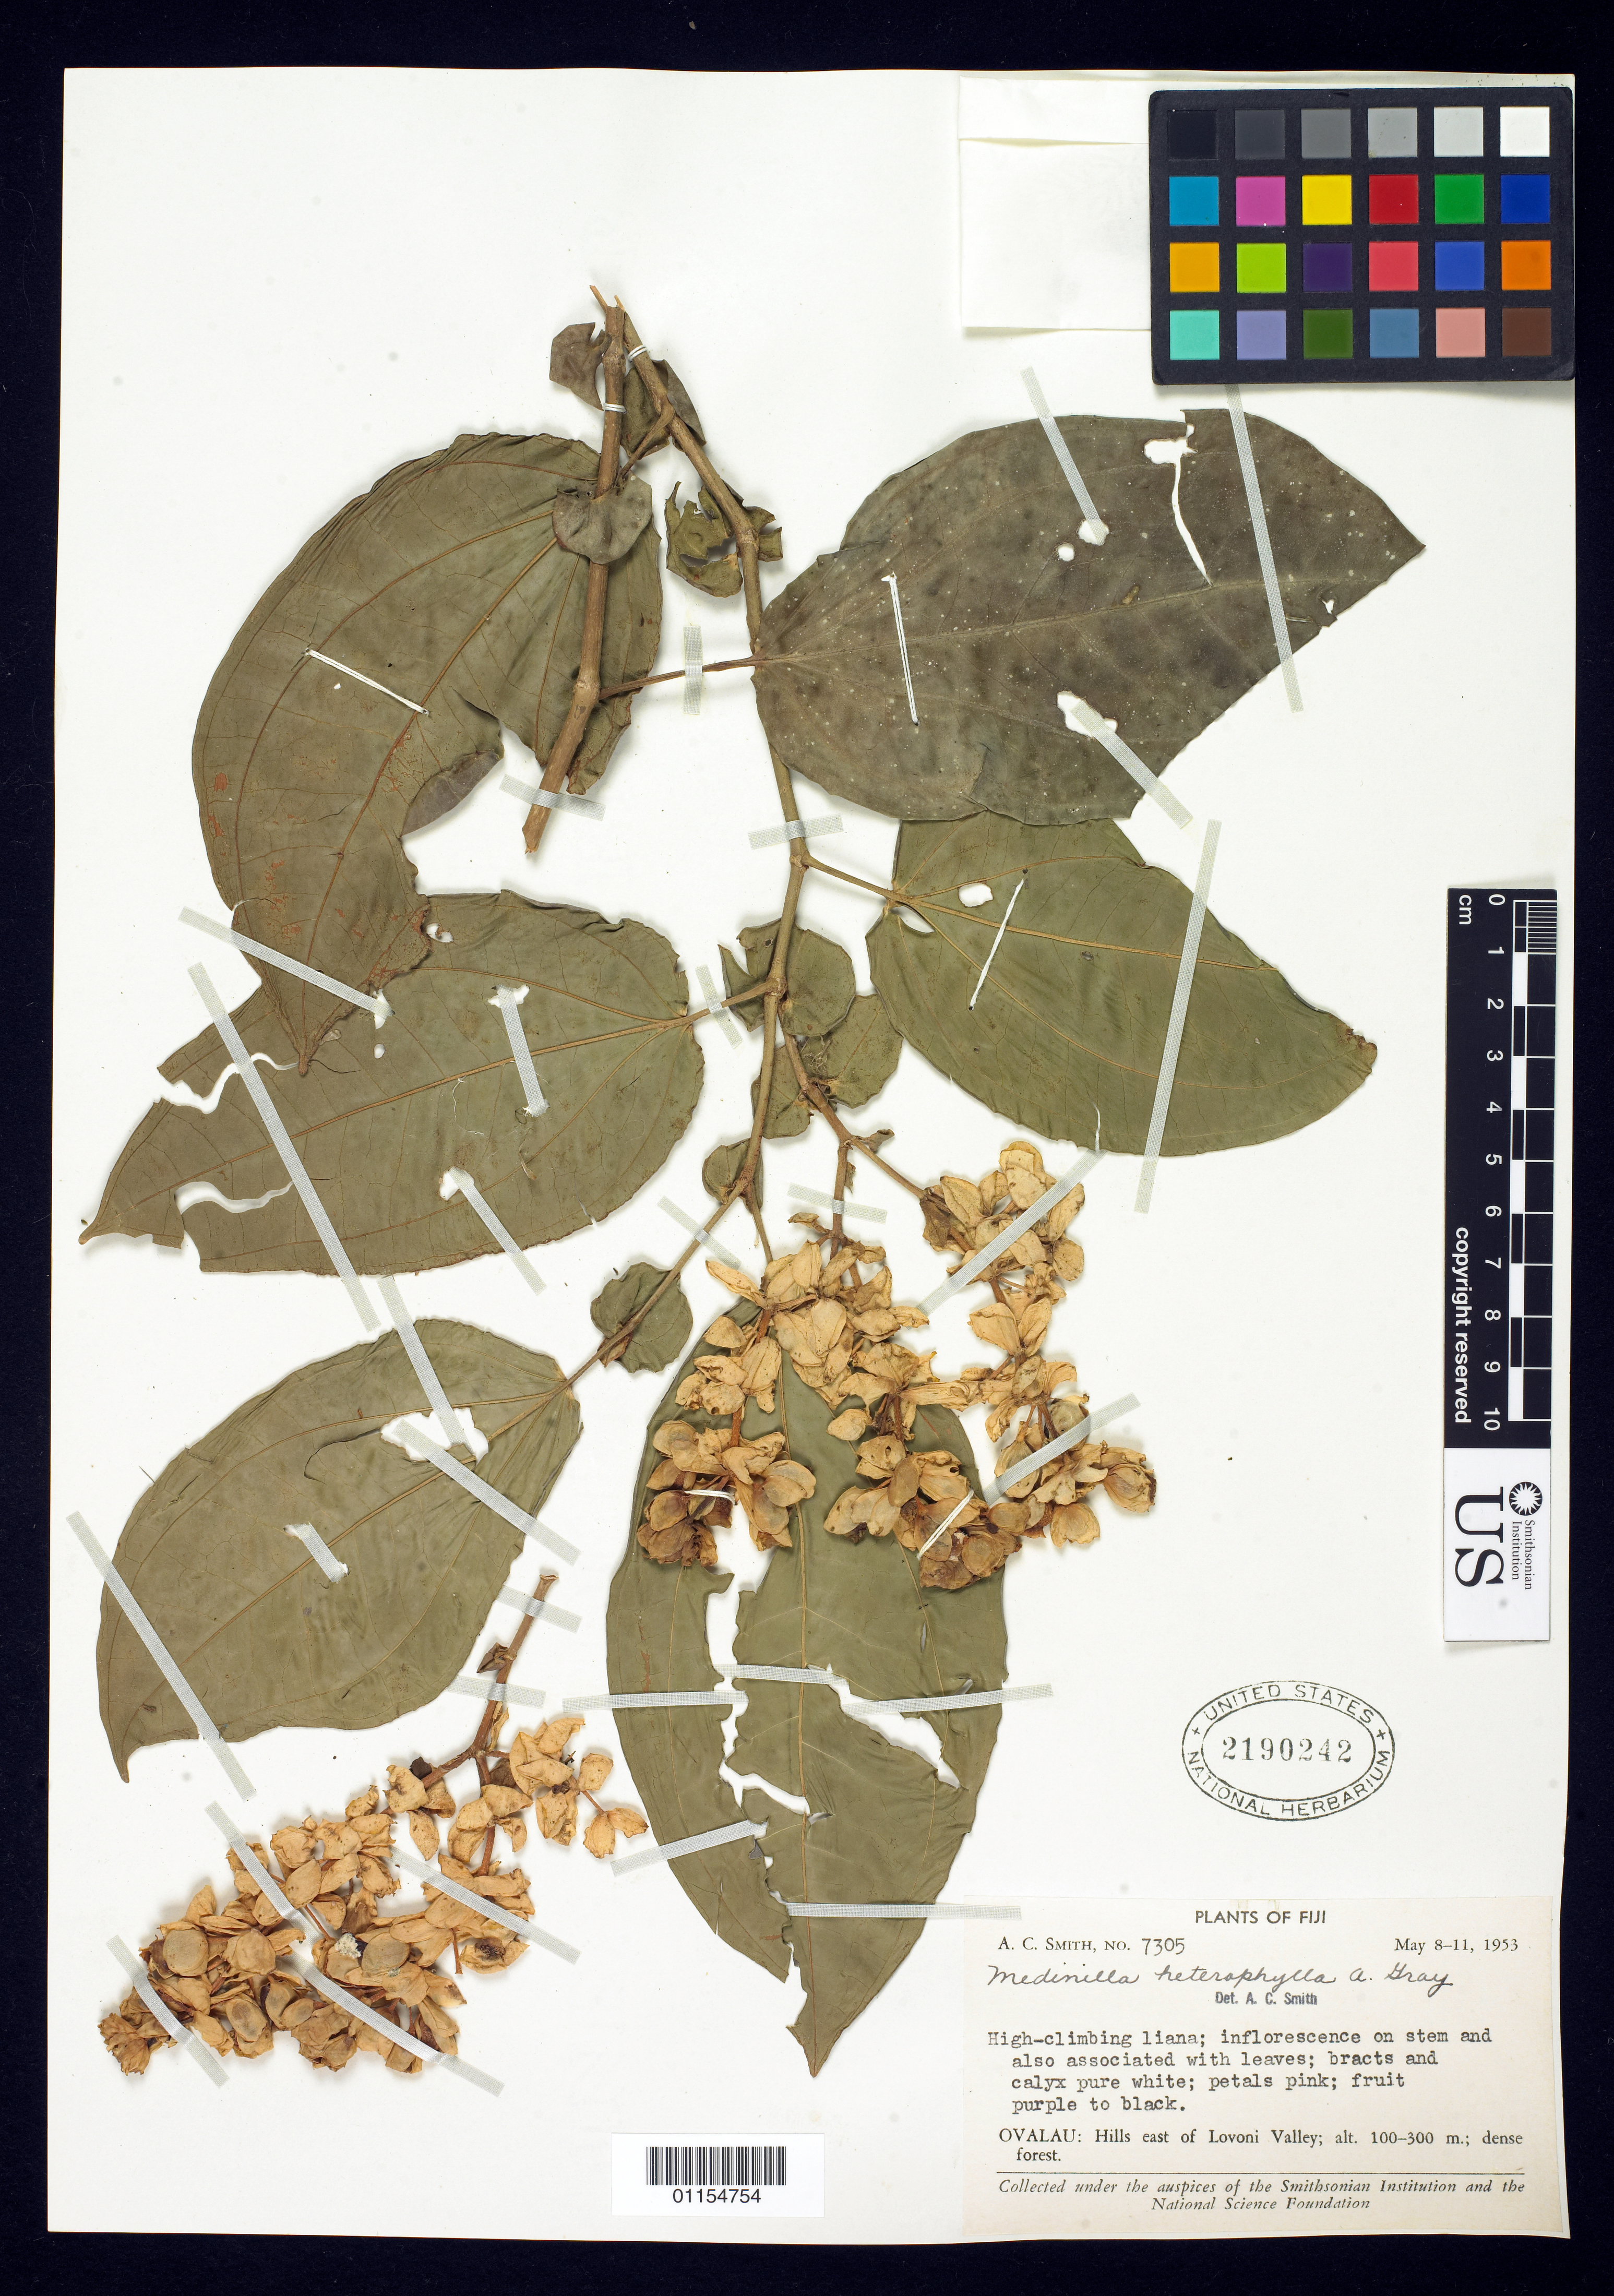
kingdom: Plantae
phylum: Tracheophyta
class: Magnoliopsida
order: Myrtales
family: Melastomataceae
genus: Medinilla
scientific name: Medinilla heterophylla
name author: A. Gray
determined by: Smith, A. C.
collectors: A. C. Smith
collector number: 7305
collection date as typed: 08 May 1953 to 11 May 1953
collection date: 1953-05-08/1953-05-11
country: Fiji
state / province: Eastern Division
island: Ovalau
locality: Hills e of lovoni valley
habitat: dense forest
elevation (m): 100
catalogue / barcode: US 2190242